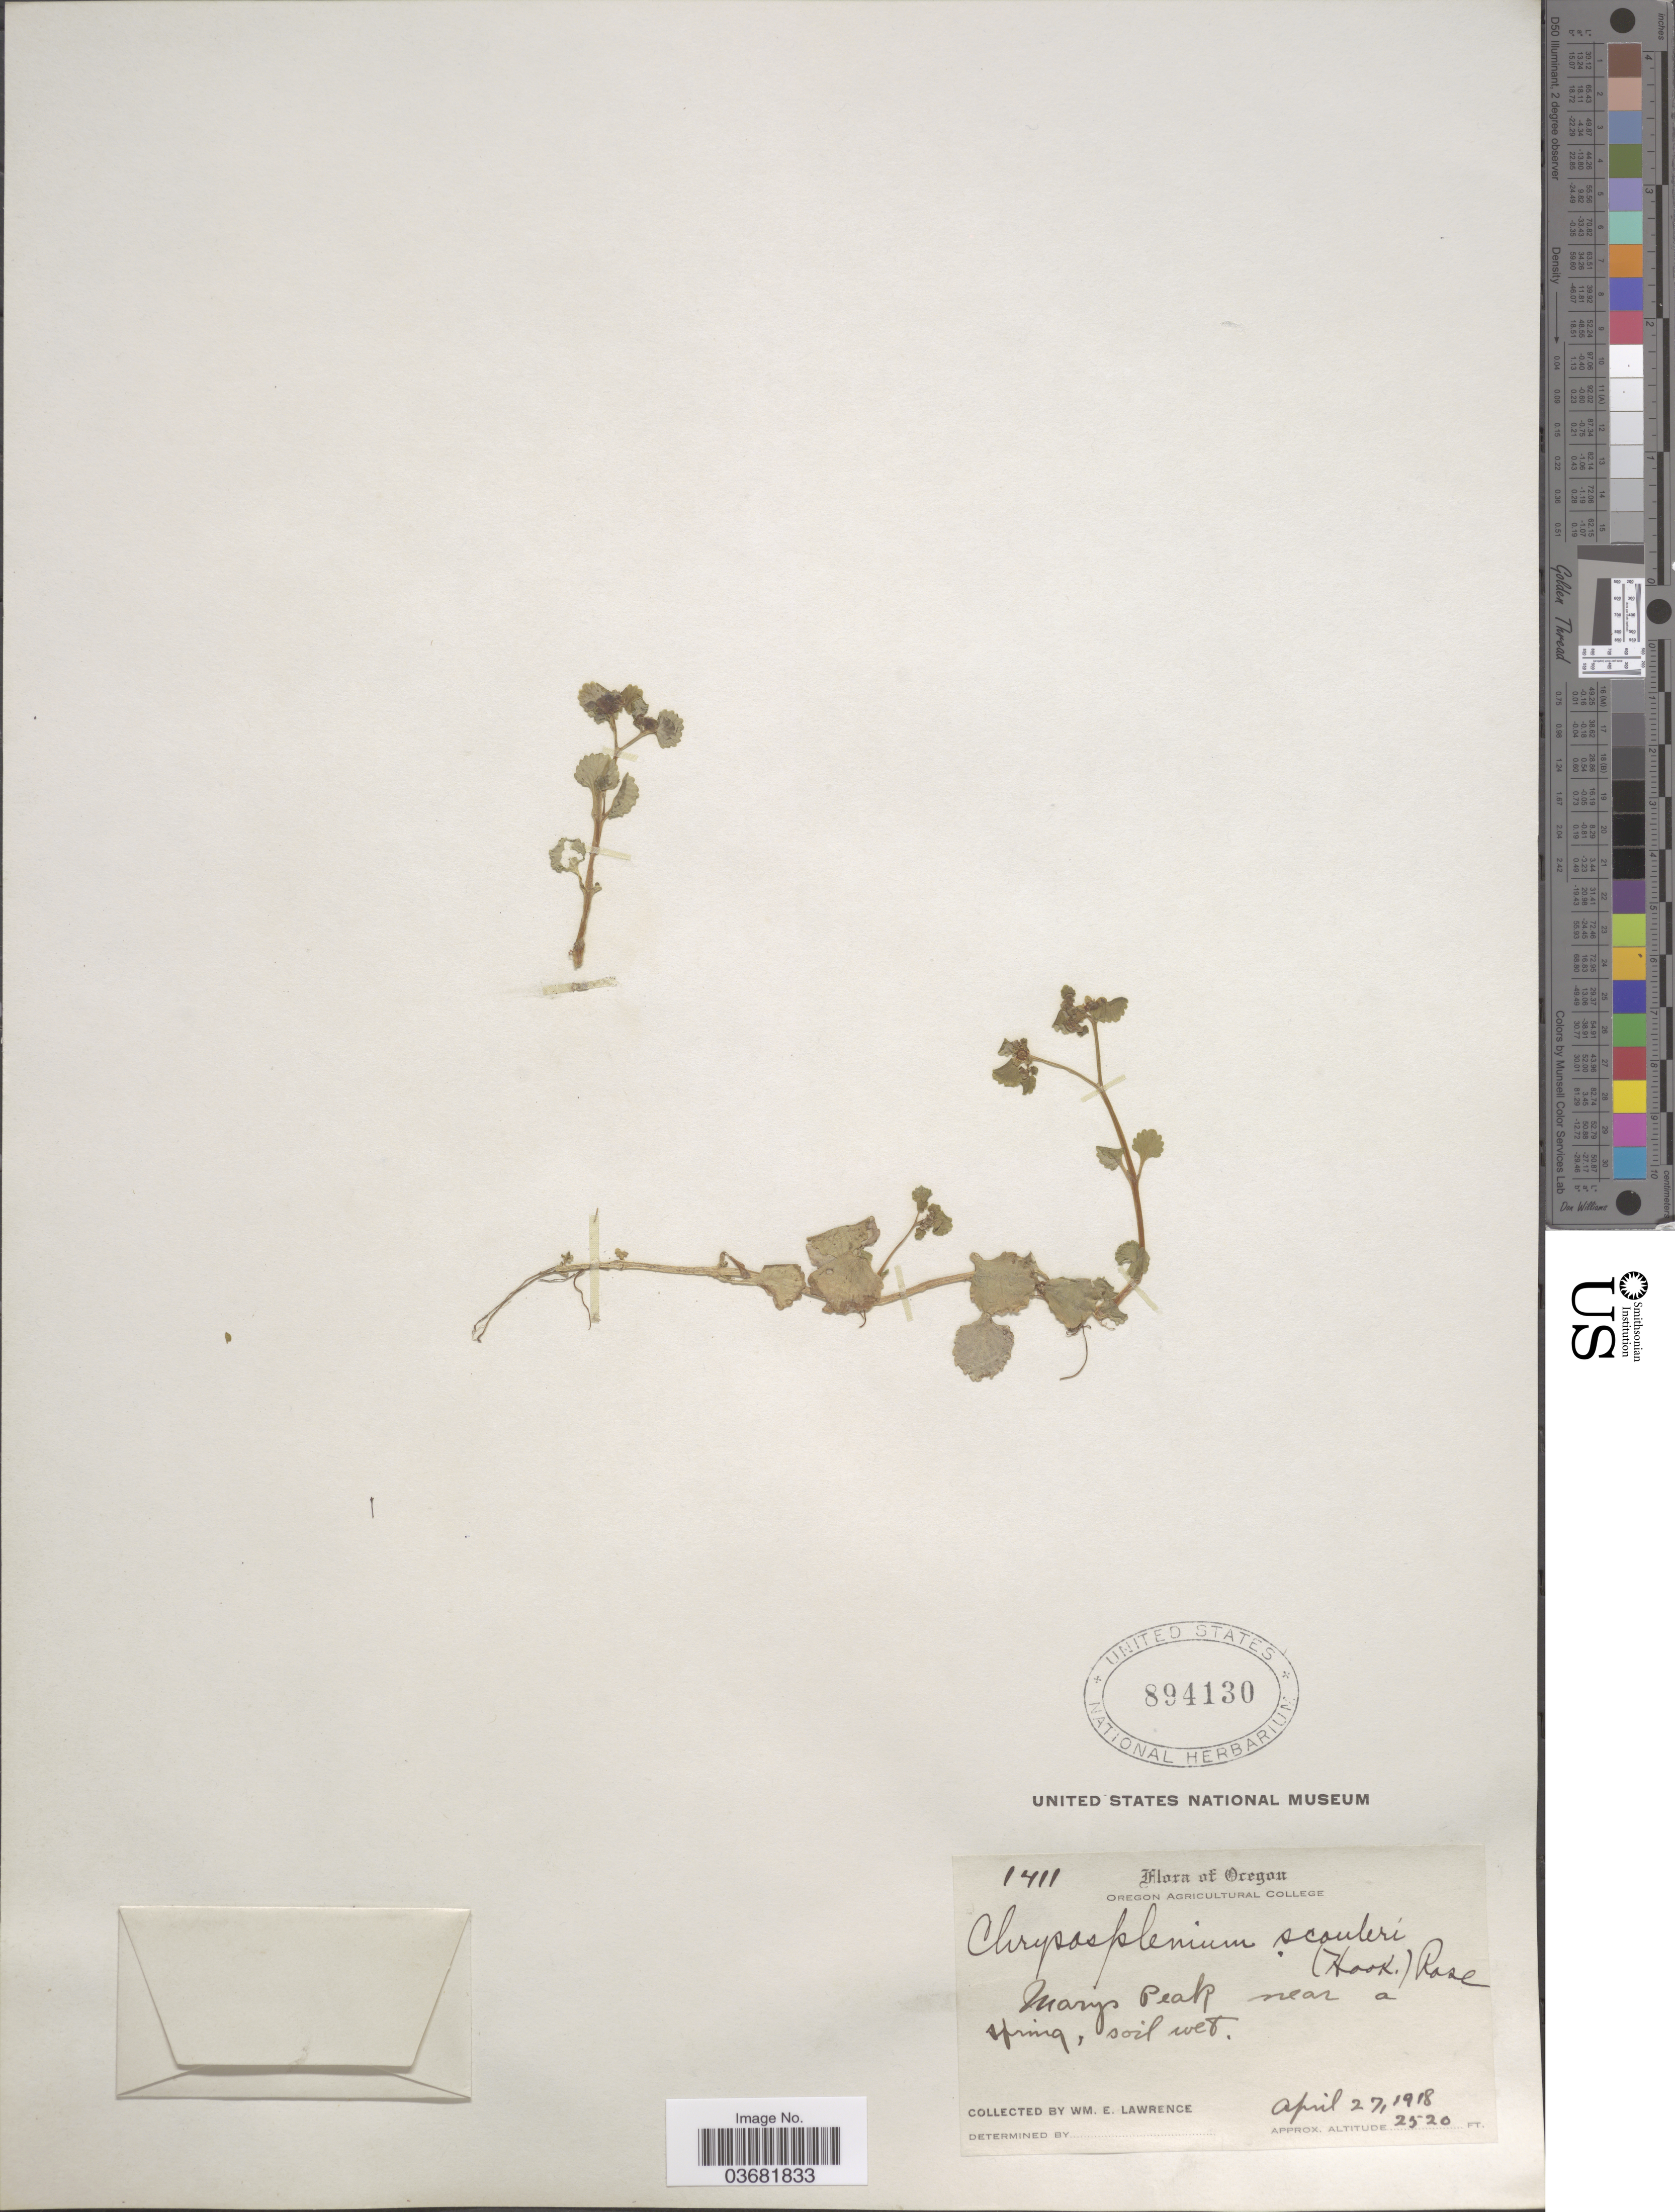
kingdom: Plantae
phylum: Tracheophyta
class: Magnoliopsida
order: Saxifragales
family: Saxifragaceae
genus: Chrysosplenium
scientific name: Chrysosplenium glechomifolium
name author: Nutt.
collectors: W. Lawrence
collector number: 1411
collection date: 1918-04-27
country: United States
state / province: Oregon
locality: Marys Peak near a spring.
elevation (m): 768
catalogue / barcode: US 894130